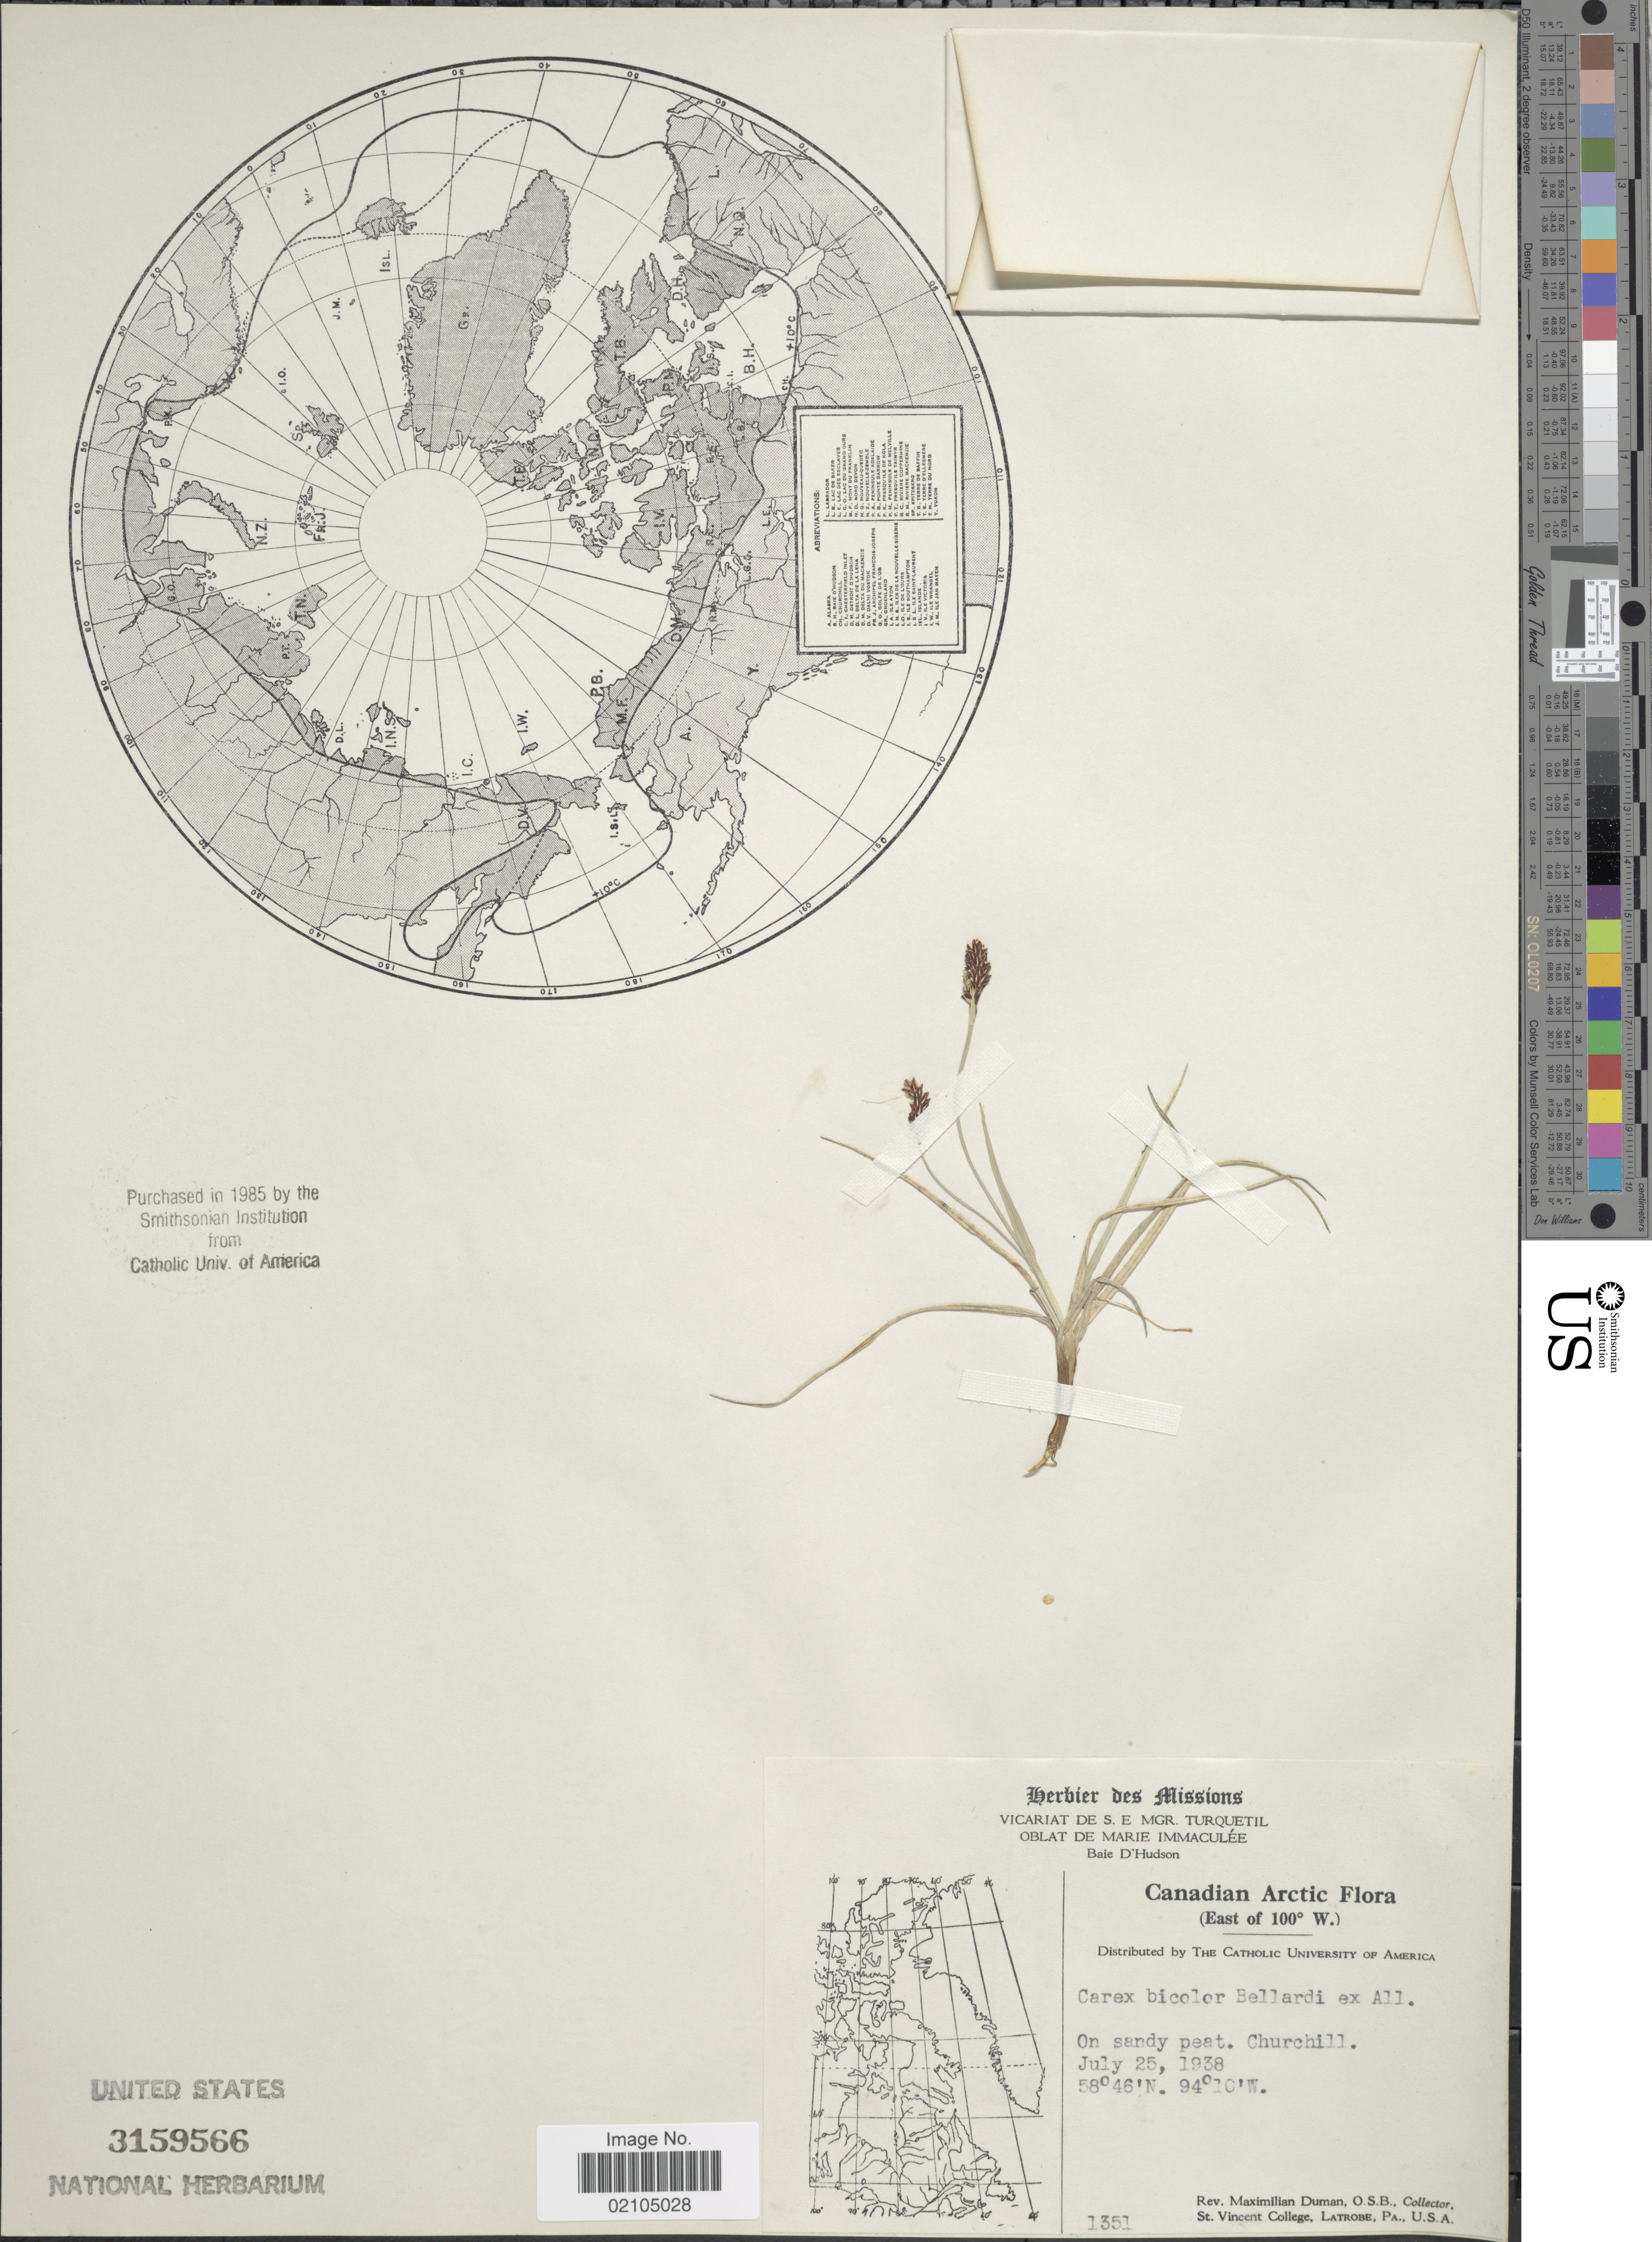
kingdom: Plantae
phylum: Tracheophyta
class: Liliopsida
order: Poales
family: Cyperaceae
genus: Carex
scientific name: Carex bicolor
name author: Bellardi ex All.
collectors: M. Duman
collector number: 1351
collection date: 1938-07-25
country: Canada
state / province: Manitoba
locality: Canadian Arctic. (East of 100º W.) On sandy peat. Churchill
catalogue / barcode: US 3159566